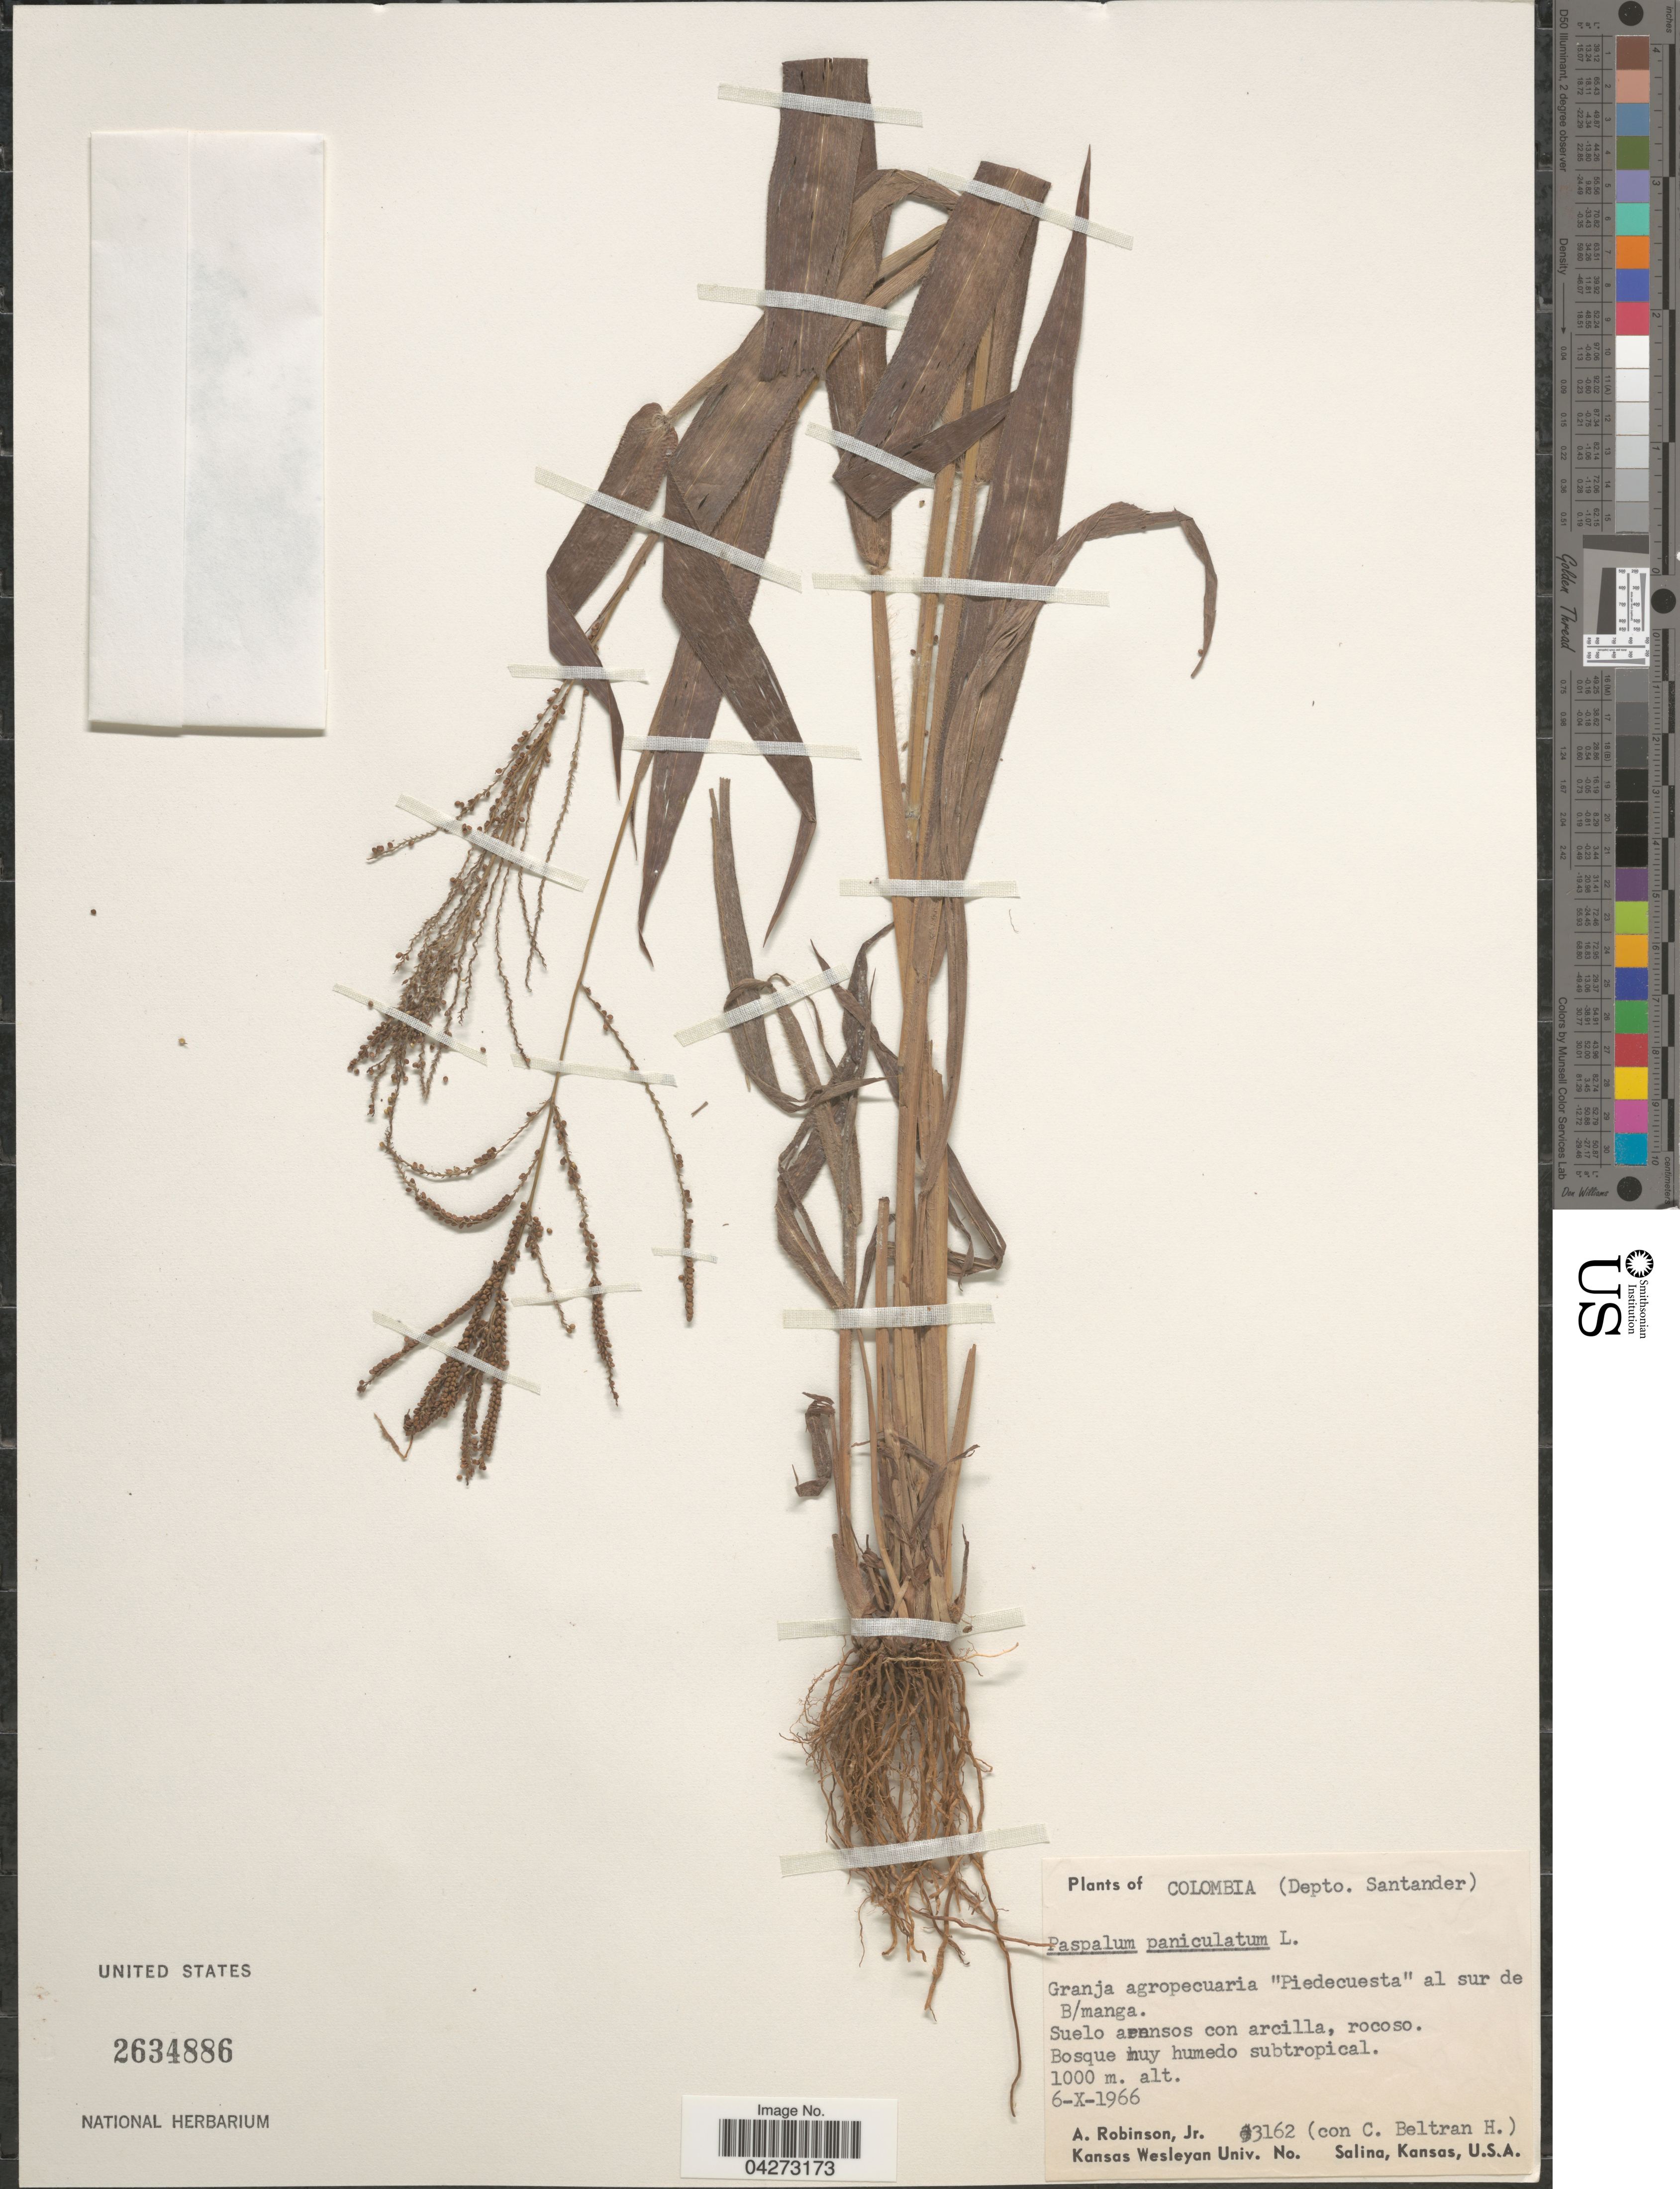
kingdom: Plantae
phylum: Tracheophyta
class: Liliopsida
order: Poales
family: Poaceae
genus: Paspalum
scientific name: Paspalum paniculatum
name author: L.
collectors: A. Robinson Jr. & C. Beltran H.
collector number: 3162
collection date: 1966-10-06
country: Colombia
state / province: Santander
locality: Depto. Santander. Granja agropecuaria "Piedecuesta" al sur de B/manga.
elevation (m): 1000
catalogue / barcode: US 2634886